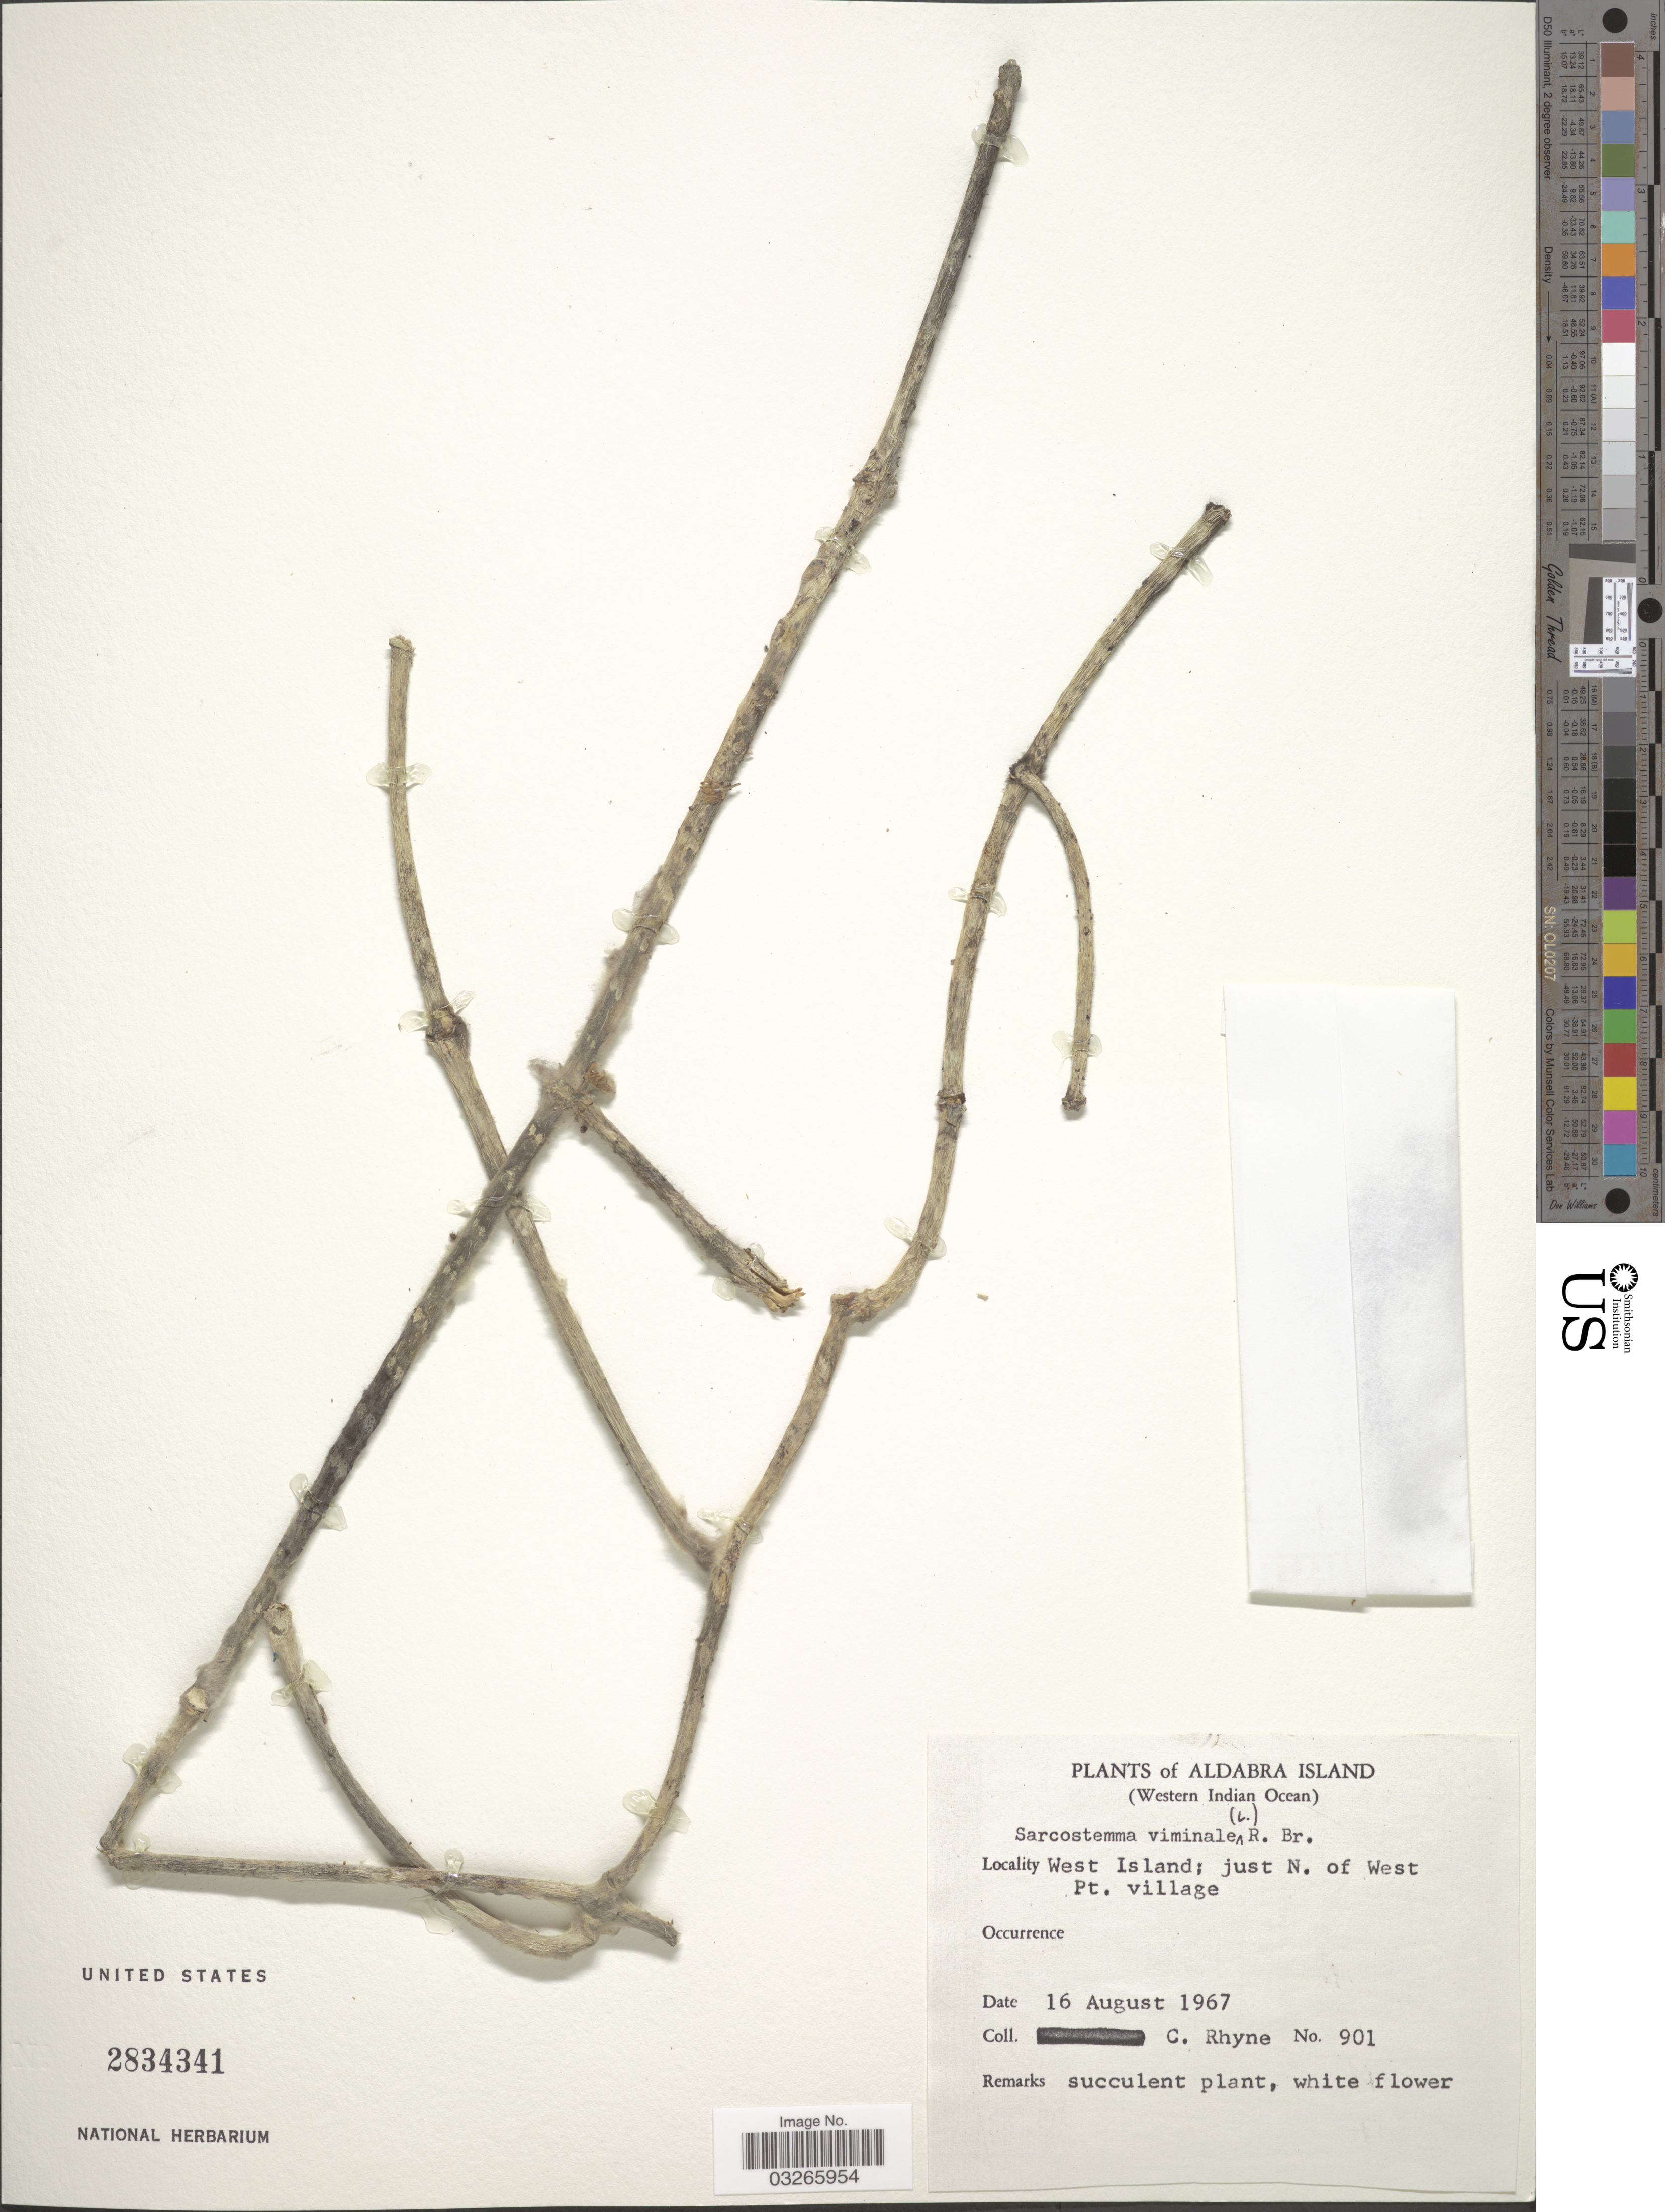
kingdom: Plantae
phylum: Tracheophyta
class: Magnoliopsida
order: Gentianales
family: Apocynaceae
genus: Sarcostemma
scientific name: Sarcostemma viminale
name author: (Linn) R. Br.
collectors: C. Rhyne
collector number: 901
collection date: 1967-08-16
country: Seychelles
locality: Aldabra Atoll (Western Indian Ocean). West Island; just N. of West Pt. village.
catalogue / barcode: US 2834341